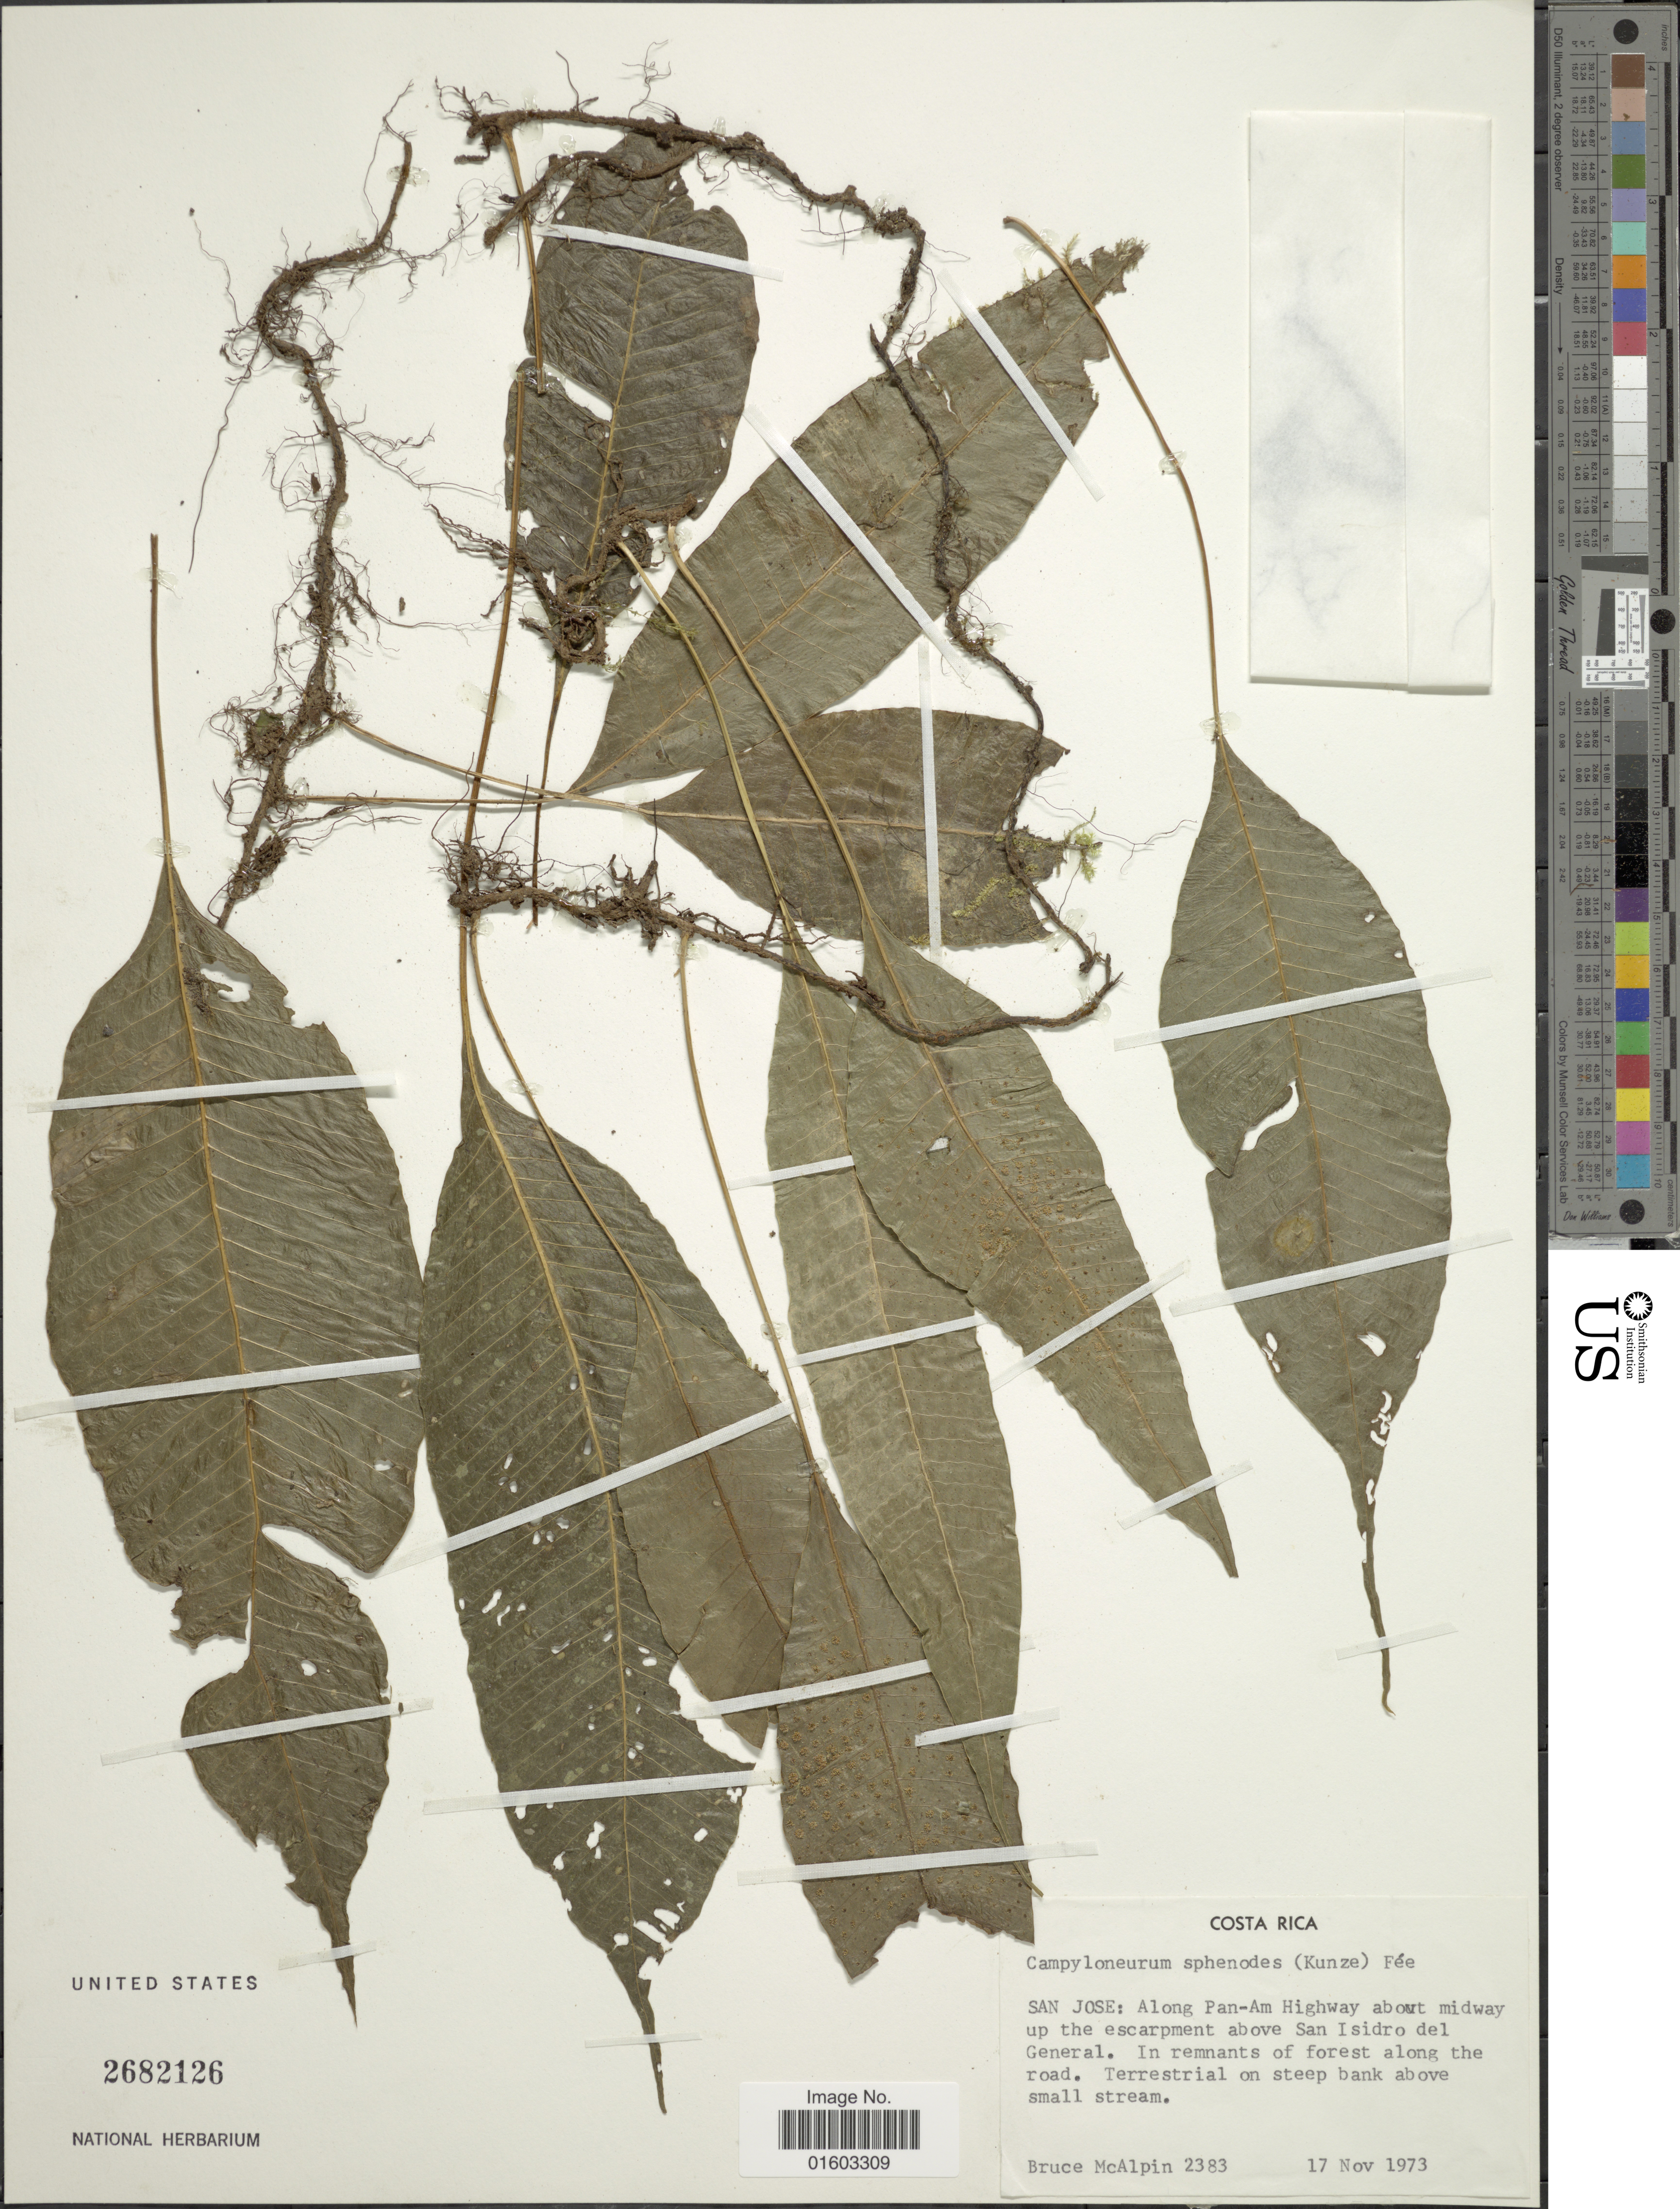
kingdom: Plantae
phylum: Tracheophyta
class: Polypodiopsida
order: Polypodiales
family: Polypodiaceae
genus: Campyloneurum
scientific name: Campyloneurum wercklei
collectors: B. McAlpin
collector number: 2383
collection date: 1973-11-17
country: Costa Rica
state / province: San José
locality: Along Pan-Am highway above midway up the escarpent above San Isiro del General. I remnants of forest along the road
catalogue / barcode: US 2682126